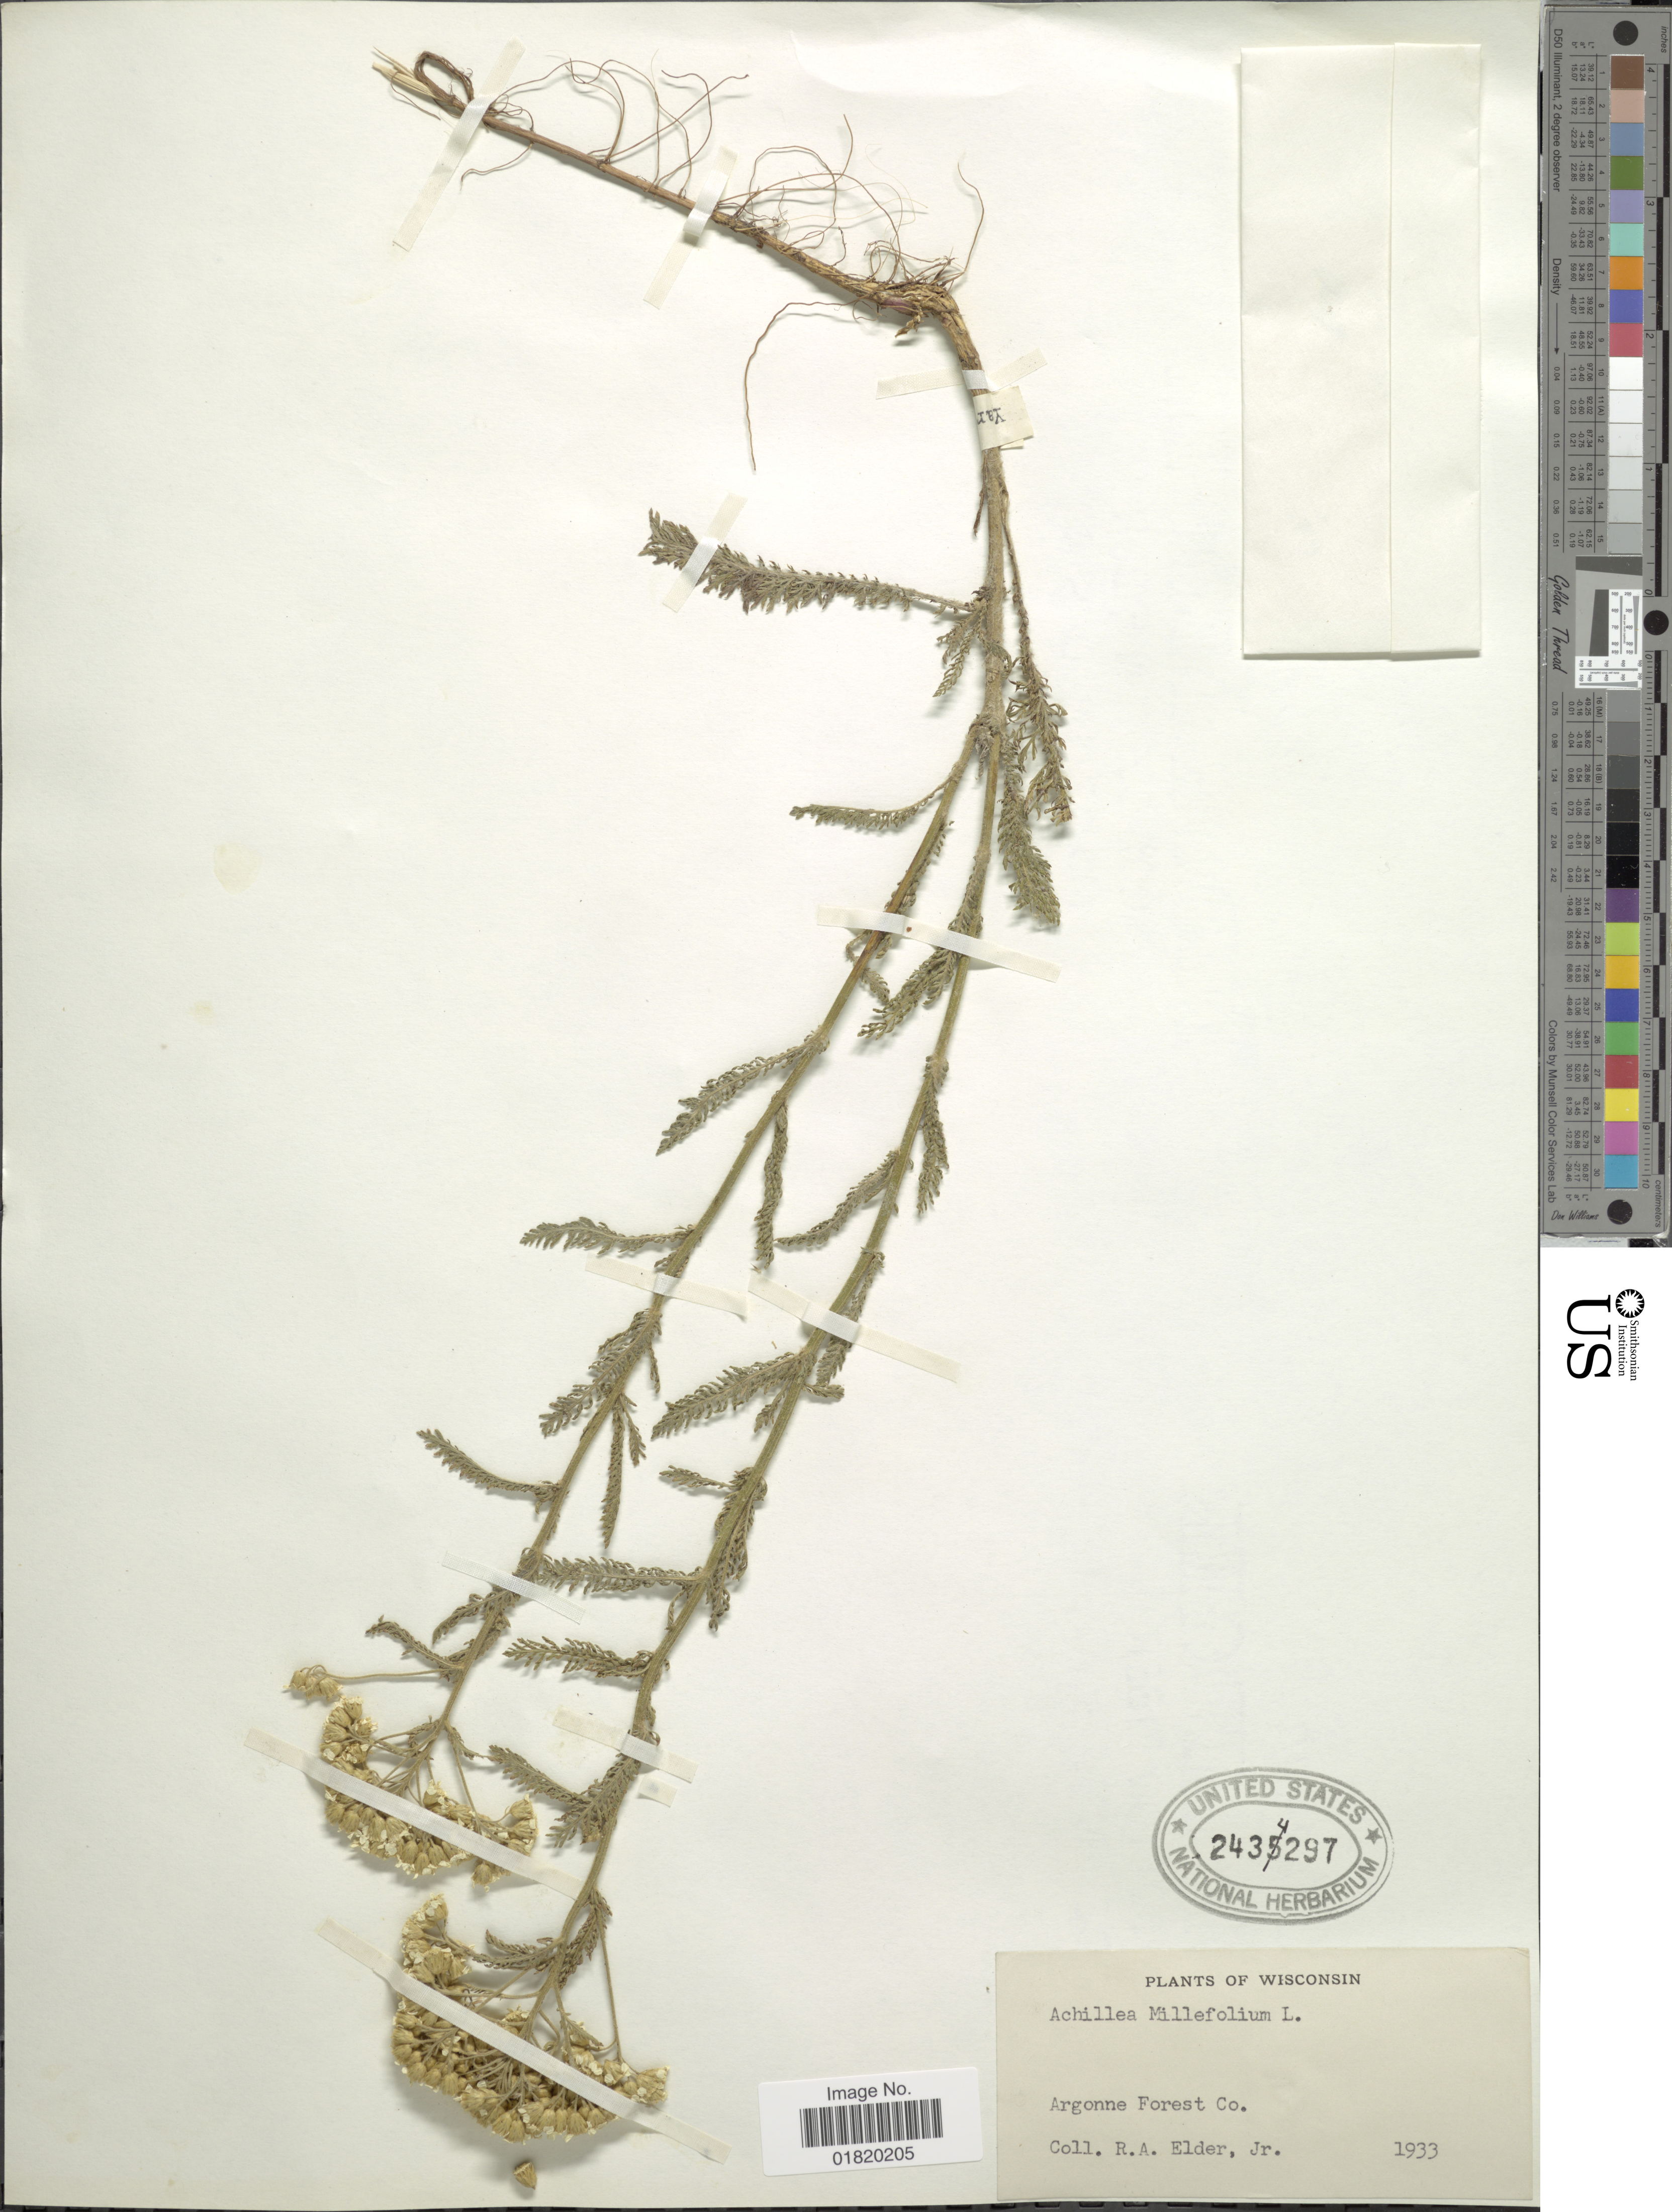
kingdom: Plantae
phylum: Tracheophyta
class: Magnoliopsida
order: Asterales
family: Asteraceae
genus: Achillea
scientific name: Achillea millefolium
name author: L.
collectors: R. Elder Jr.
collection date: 1933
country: United States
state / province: Wisconsin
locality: Argonne Forest Co.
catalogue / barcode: US 2434297